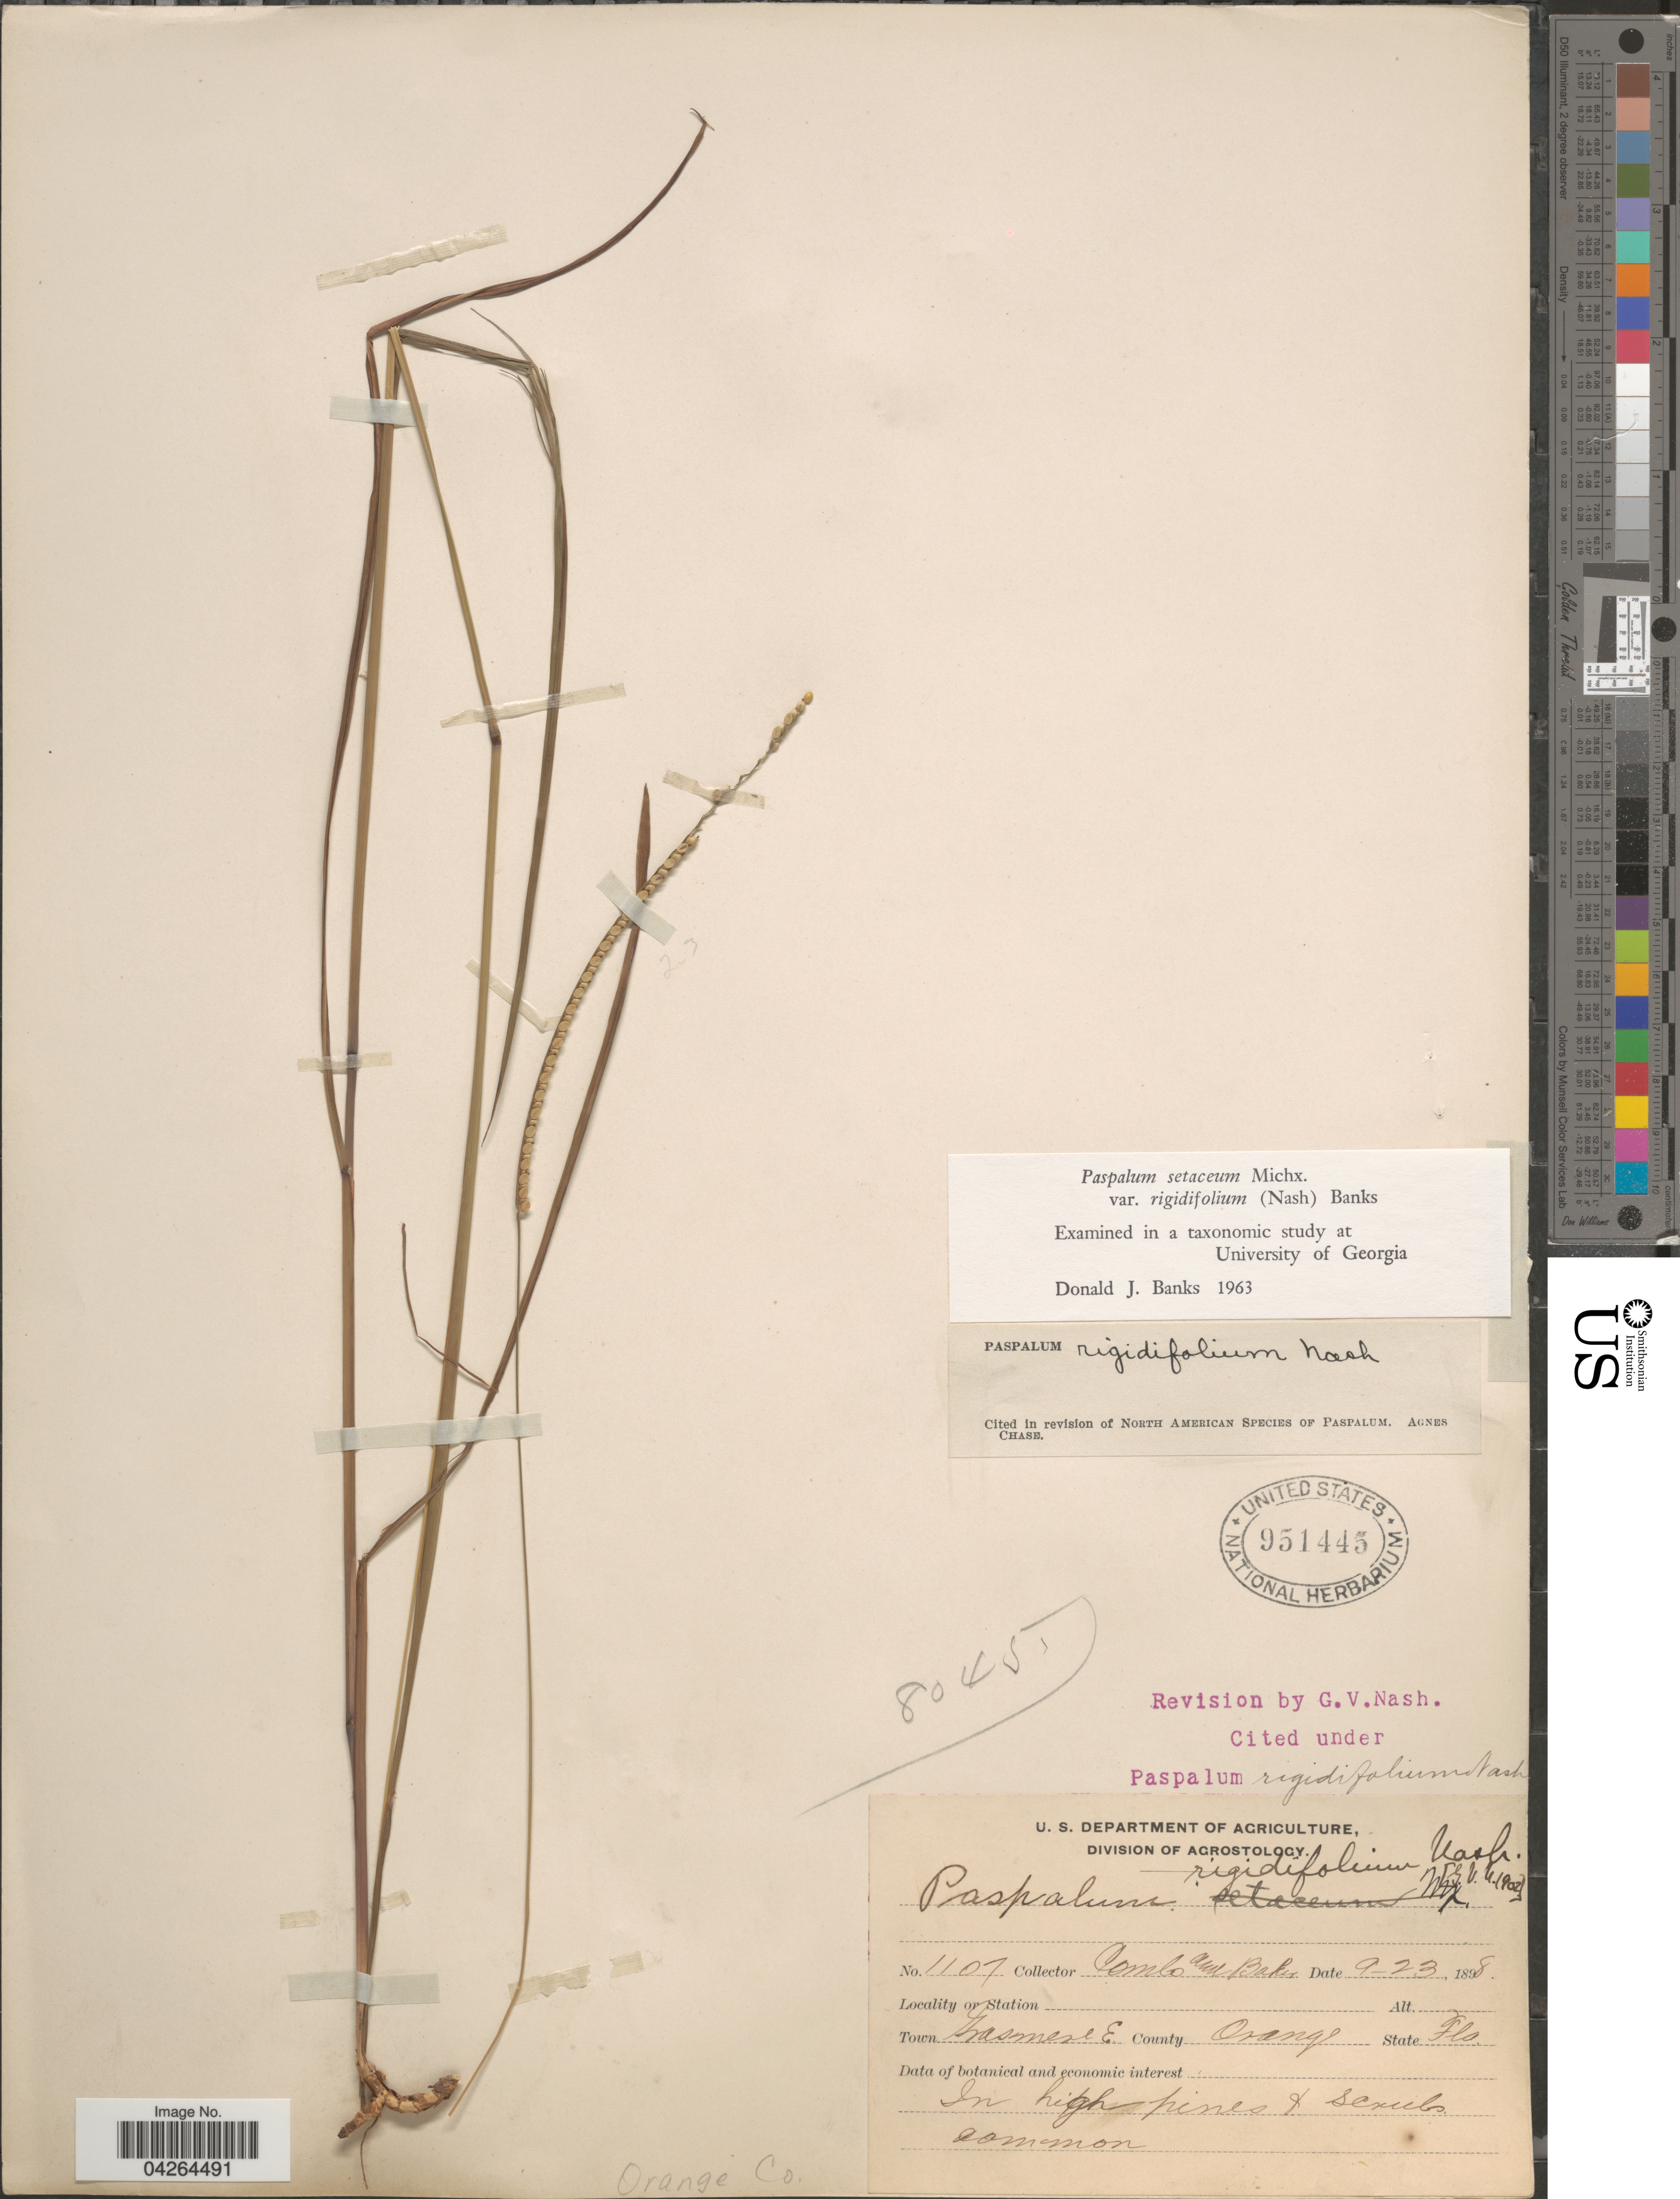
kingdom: Plantae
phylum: Tracheophyta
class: Liliopsida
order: Poales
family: Poaceae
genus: Paspalum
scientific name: Paspalum setaceum var. rigidifolium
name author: (Nash) D.J. Banks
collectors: -. Combs & -- Baker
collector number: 1107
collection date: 1898-09-23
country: United States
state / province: Florida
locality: Town Grasmere. County Orange. Orange Co. In high pines + scrubs.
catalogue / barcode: US 951445